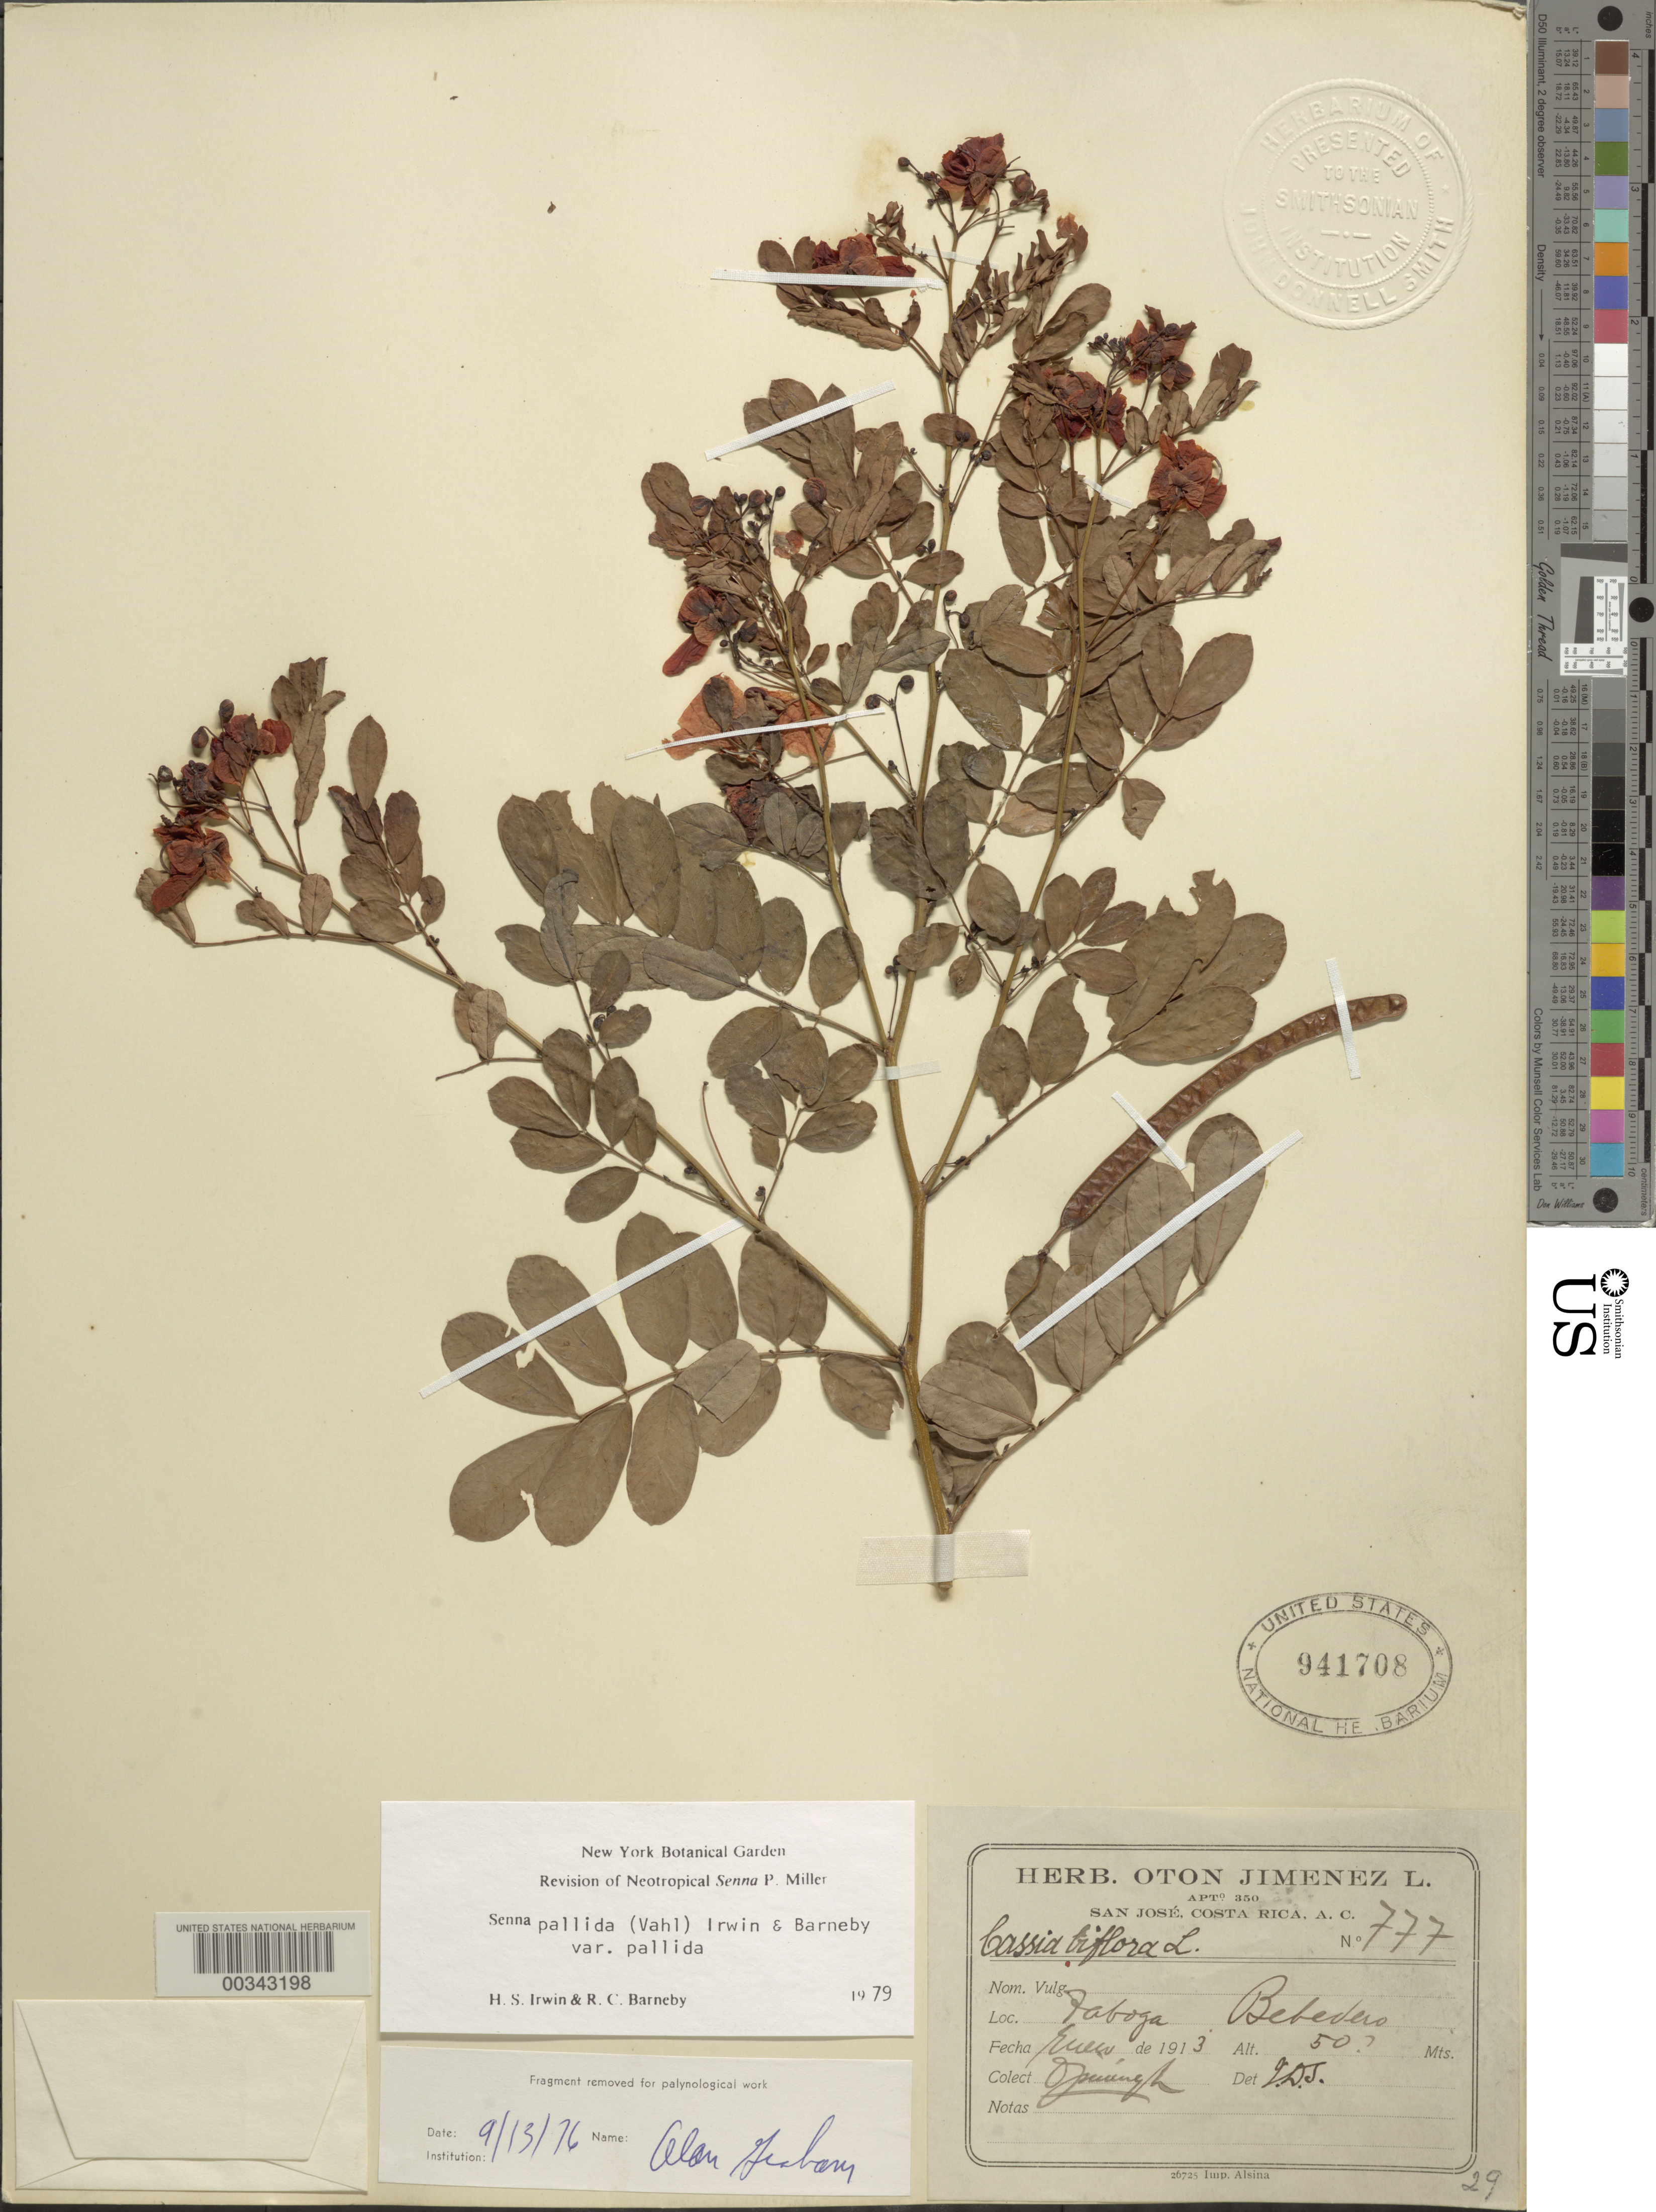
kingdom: Plantae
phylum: Tracheophyta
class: Magnoliopsida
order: Fabales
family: Fabaceae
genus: Senna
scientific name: Senna pallida var. pallida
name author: (Vahl) H.S. Irwin & Barneby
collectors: O. Jimenez L. & J. Valerio R.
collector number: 777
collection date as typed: Jan 1913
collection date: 1913-01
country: Costa Rica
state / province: Guanacaste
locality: Taboga, Bebedero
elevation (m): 50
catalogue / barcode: US 941708